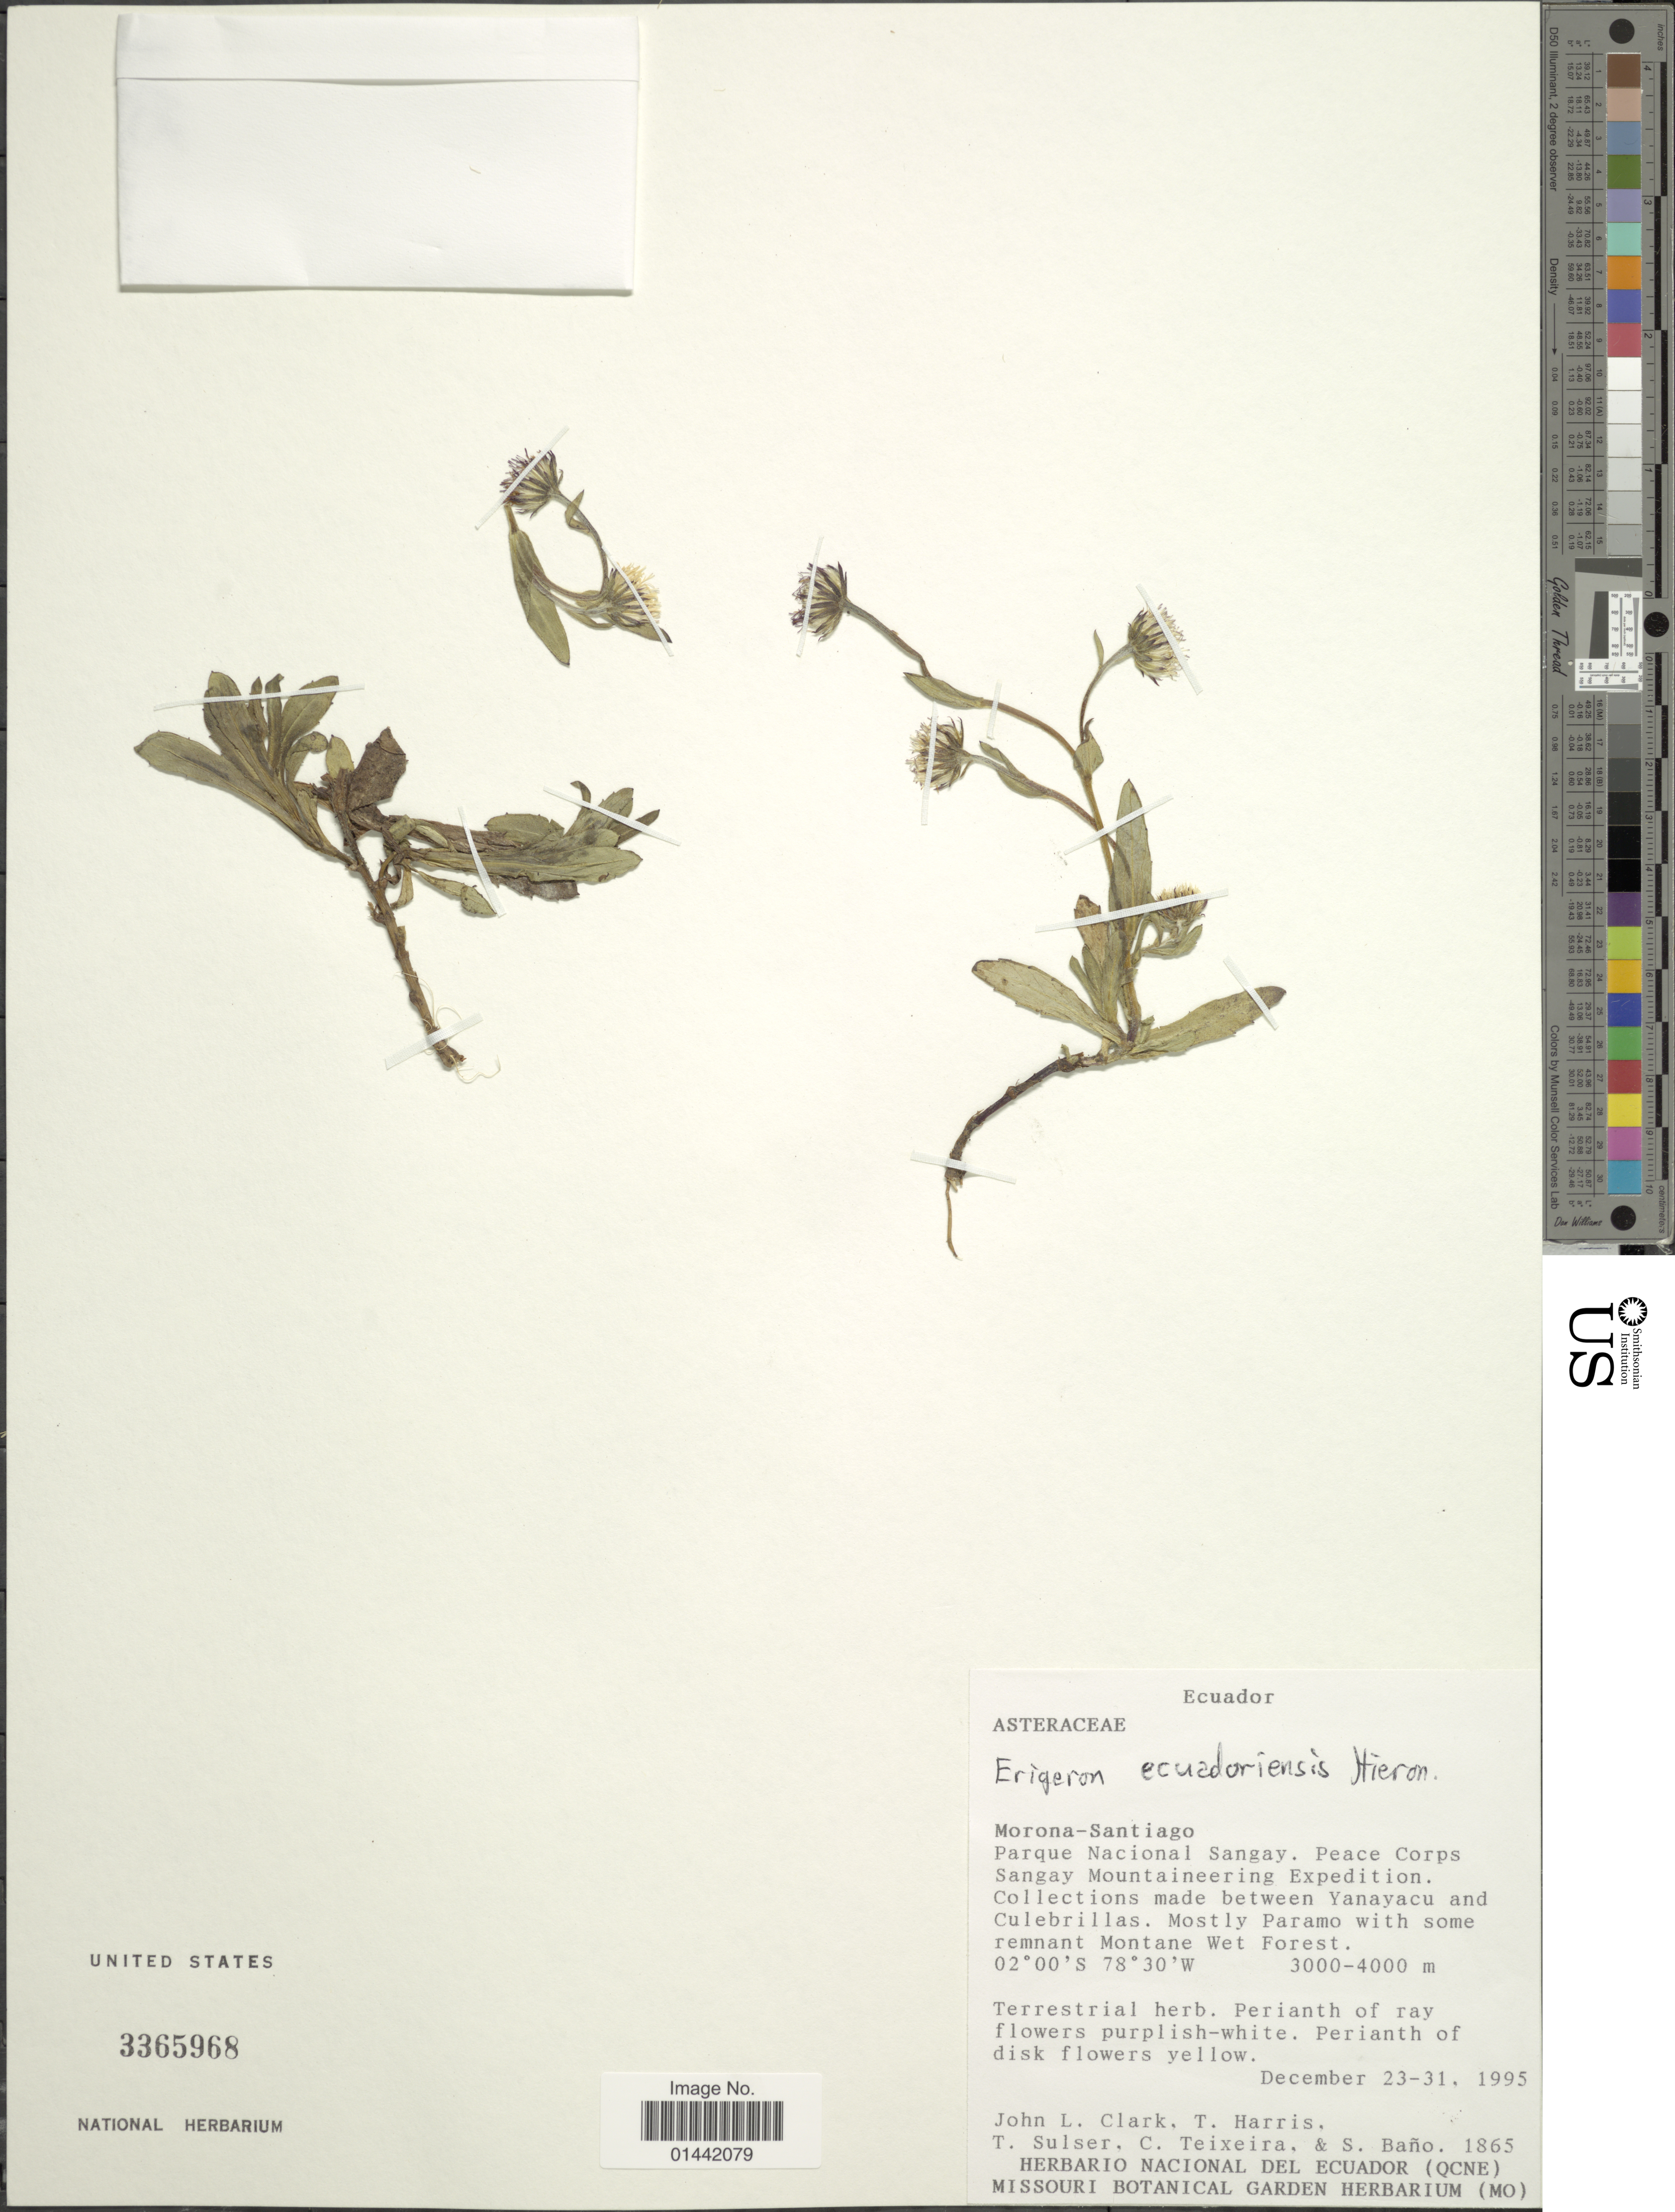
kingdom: Plantae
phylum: Tracheophyta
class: Magnoliopsida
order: Asterales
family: Asteraceae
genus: Erigeron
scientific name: Erigeron ecuadoriensis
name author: Hieron.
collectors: J. L. Clark, T. Harris, T. Sulser, C. Teixeira & S. Bano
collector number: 1865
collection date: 1995-12-23/1995-12-31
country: Ecuador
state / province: Morona-Santiago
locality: Parque Nacional Sangay, Peace Corps Sangay Mountaineering, made between Yanayacu and Culebrillas, mostly Paramo with some remnant Montane Wet Forest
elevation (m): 914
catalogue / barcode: US 3365968